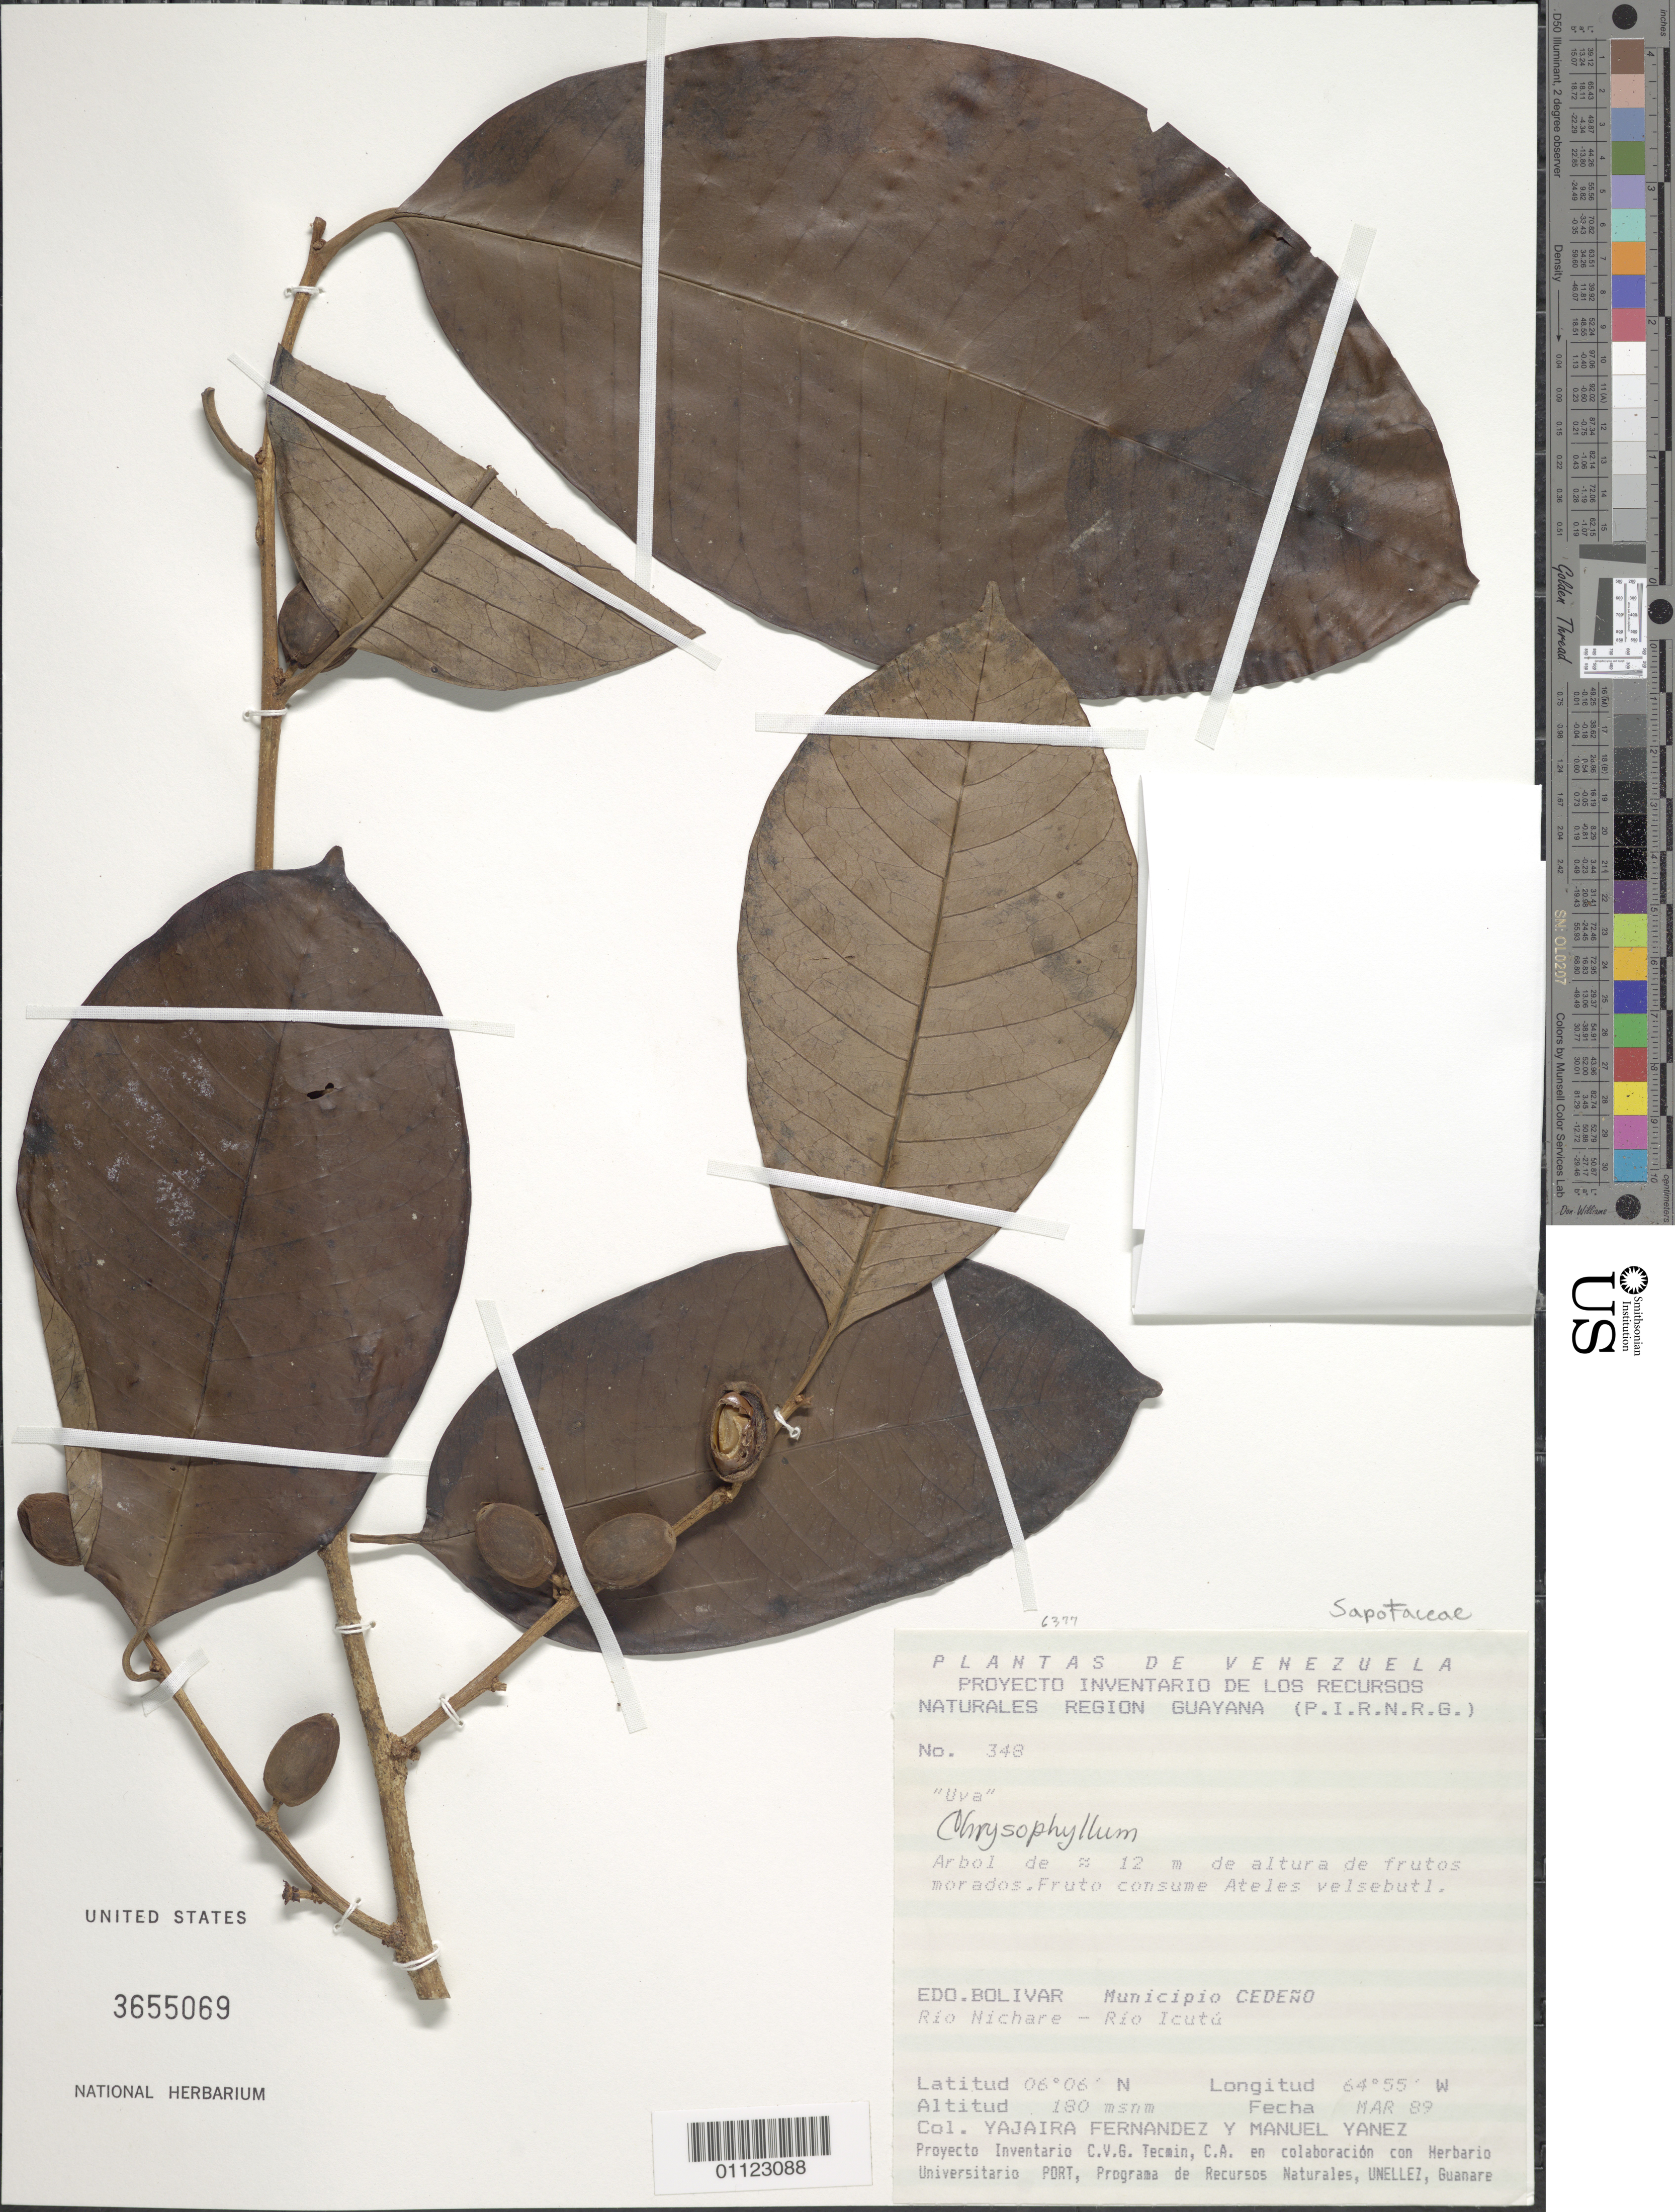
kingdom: Plantae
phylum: Tracheophyta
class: Magnoliopsida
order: Ericales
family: Sapotaceae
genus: Chrysophyllum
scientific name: Chrysophyllum sp.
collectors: Y. Fernandez & M. Yanez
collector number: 348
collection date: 1989-03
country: Venezuela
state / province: Bolívar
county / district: Cedeño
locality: Rio Nichare - Rio Icutú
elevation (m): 180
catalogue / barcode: US 3655069